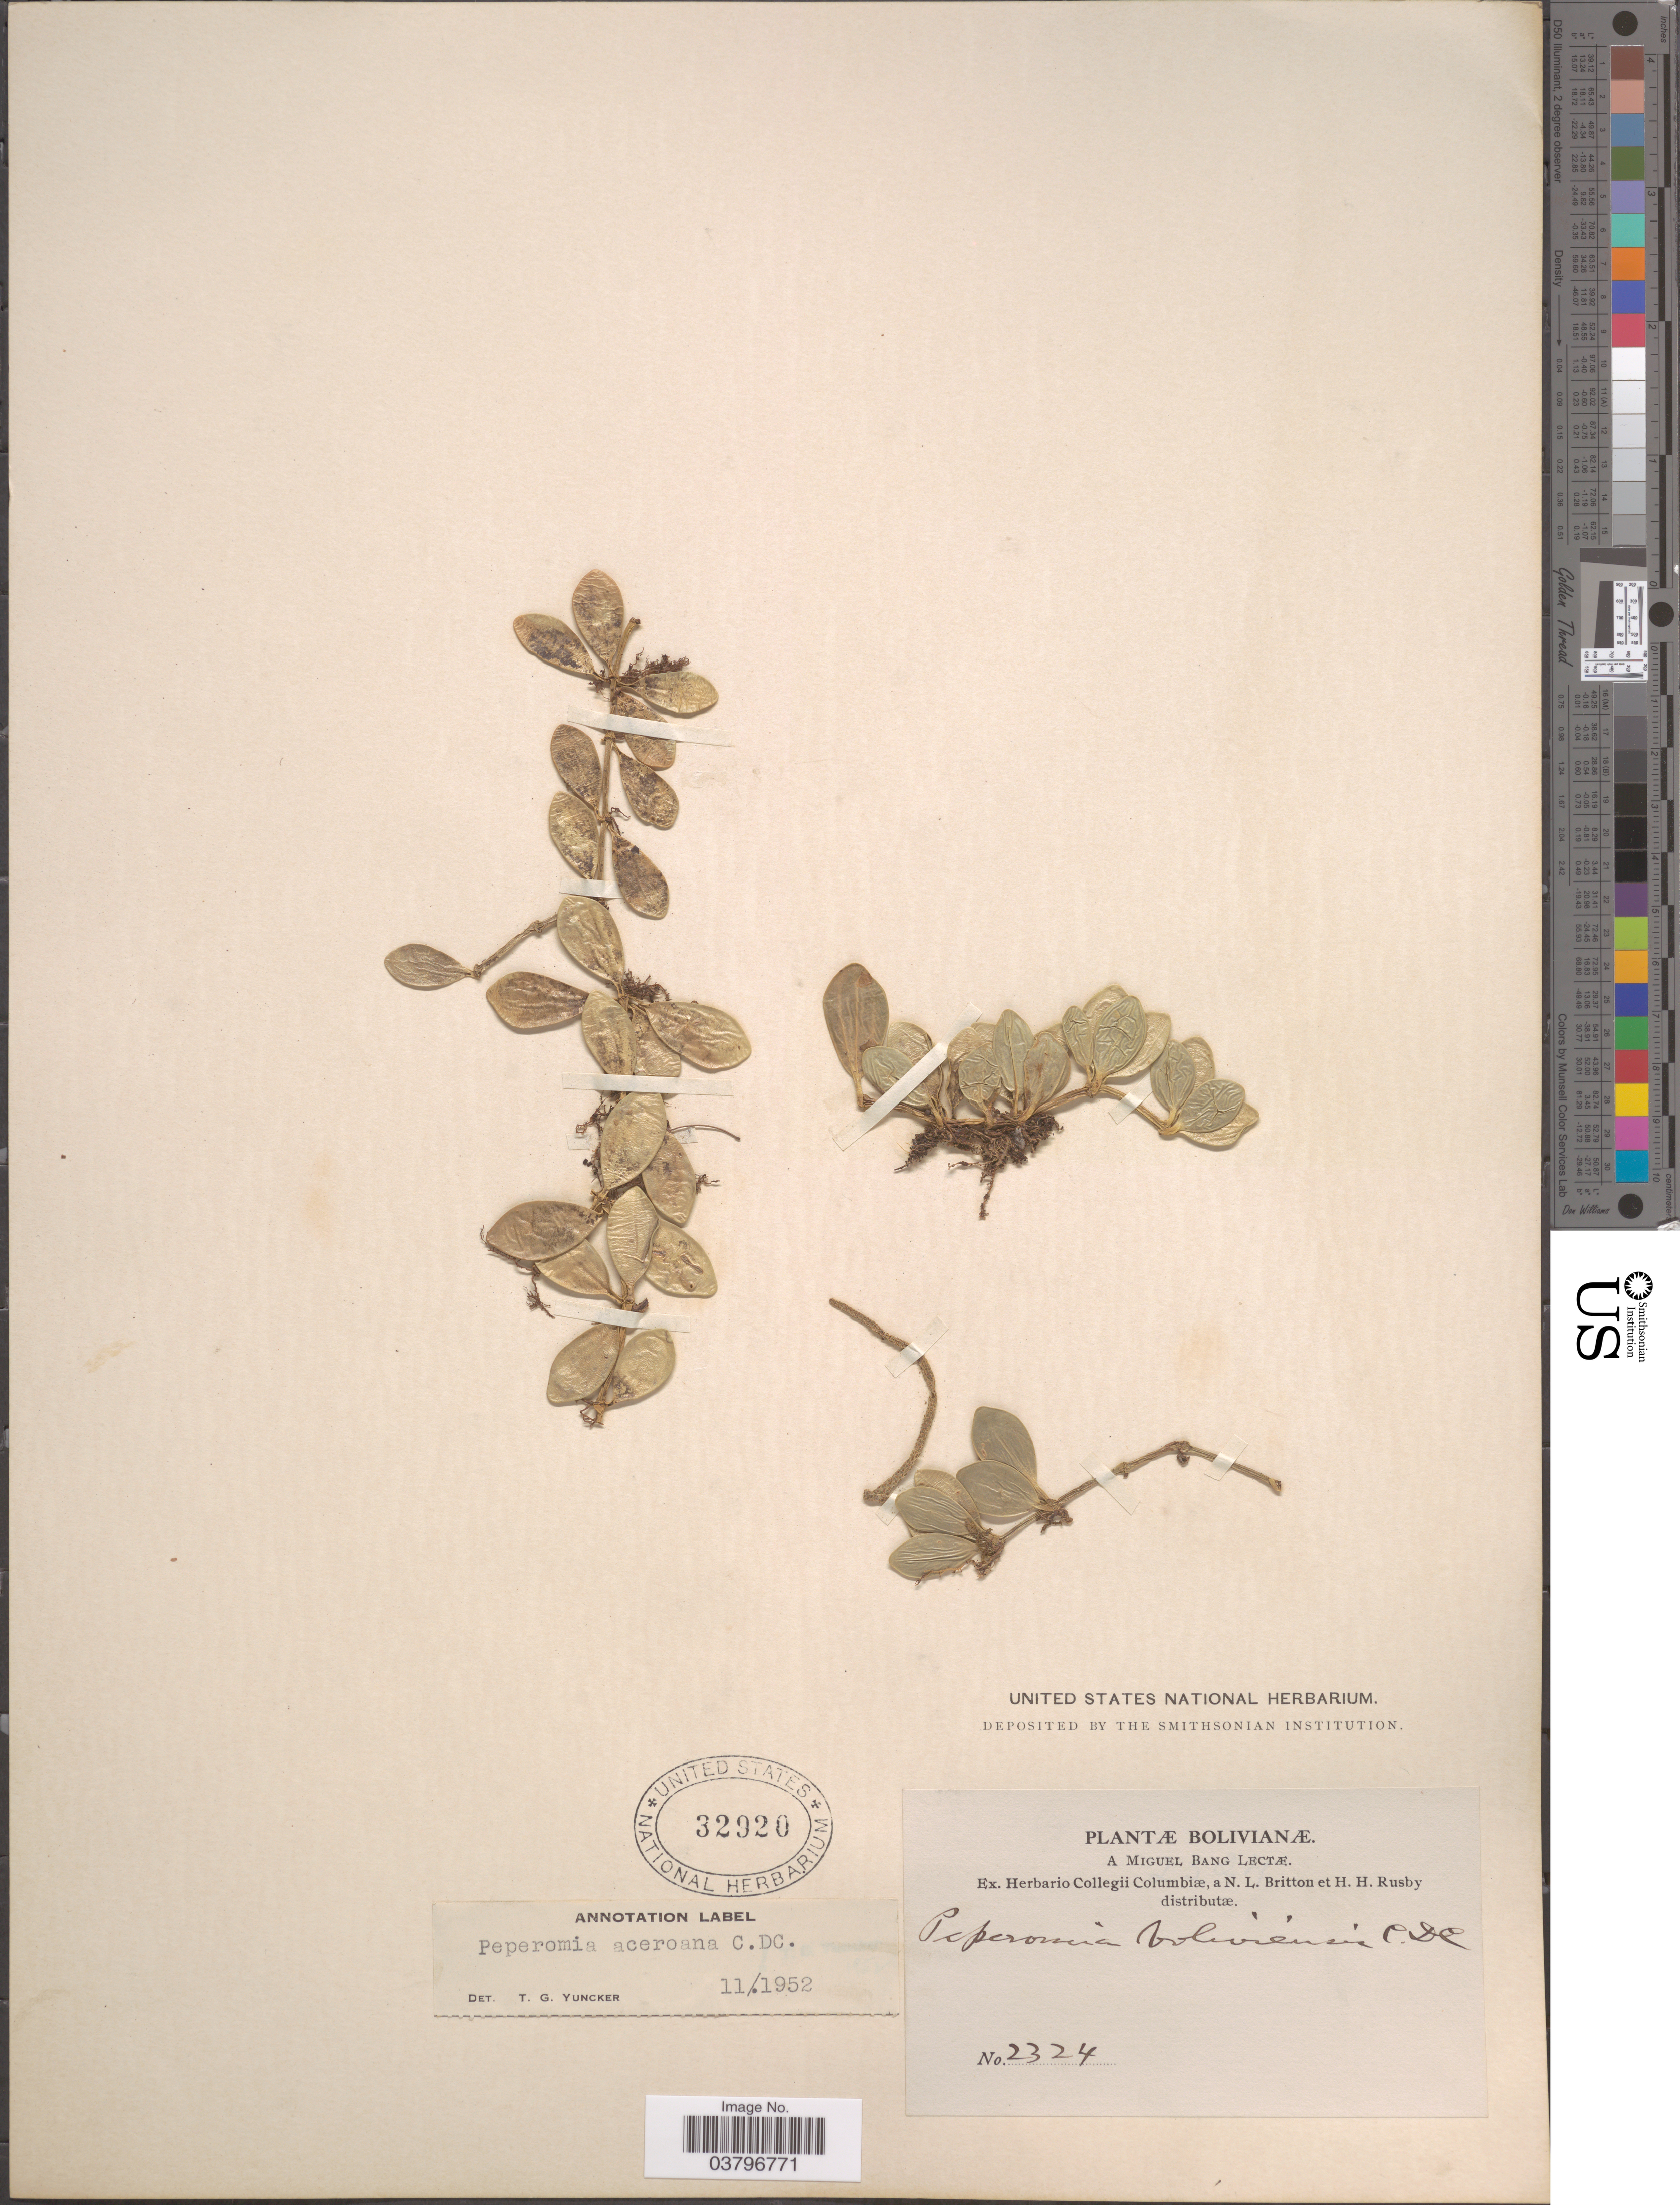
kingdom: Plantae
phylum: Tracheophyta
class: Magnoliopsida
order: Piperales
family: Piperaceae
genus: Peperomia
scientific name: Peperomia aceroana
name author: C. DC.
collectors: M. Bang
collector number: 2324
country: Bolivia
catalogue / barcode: US 32920